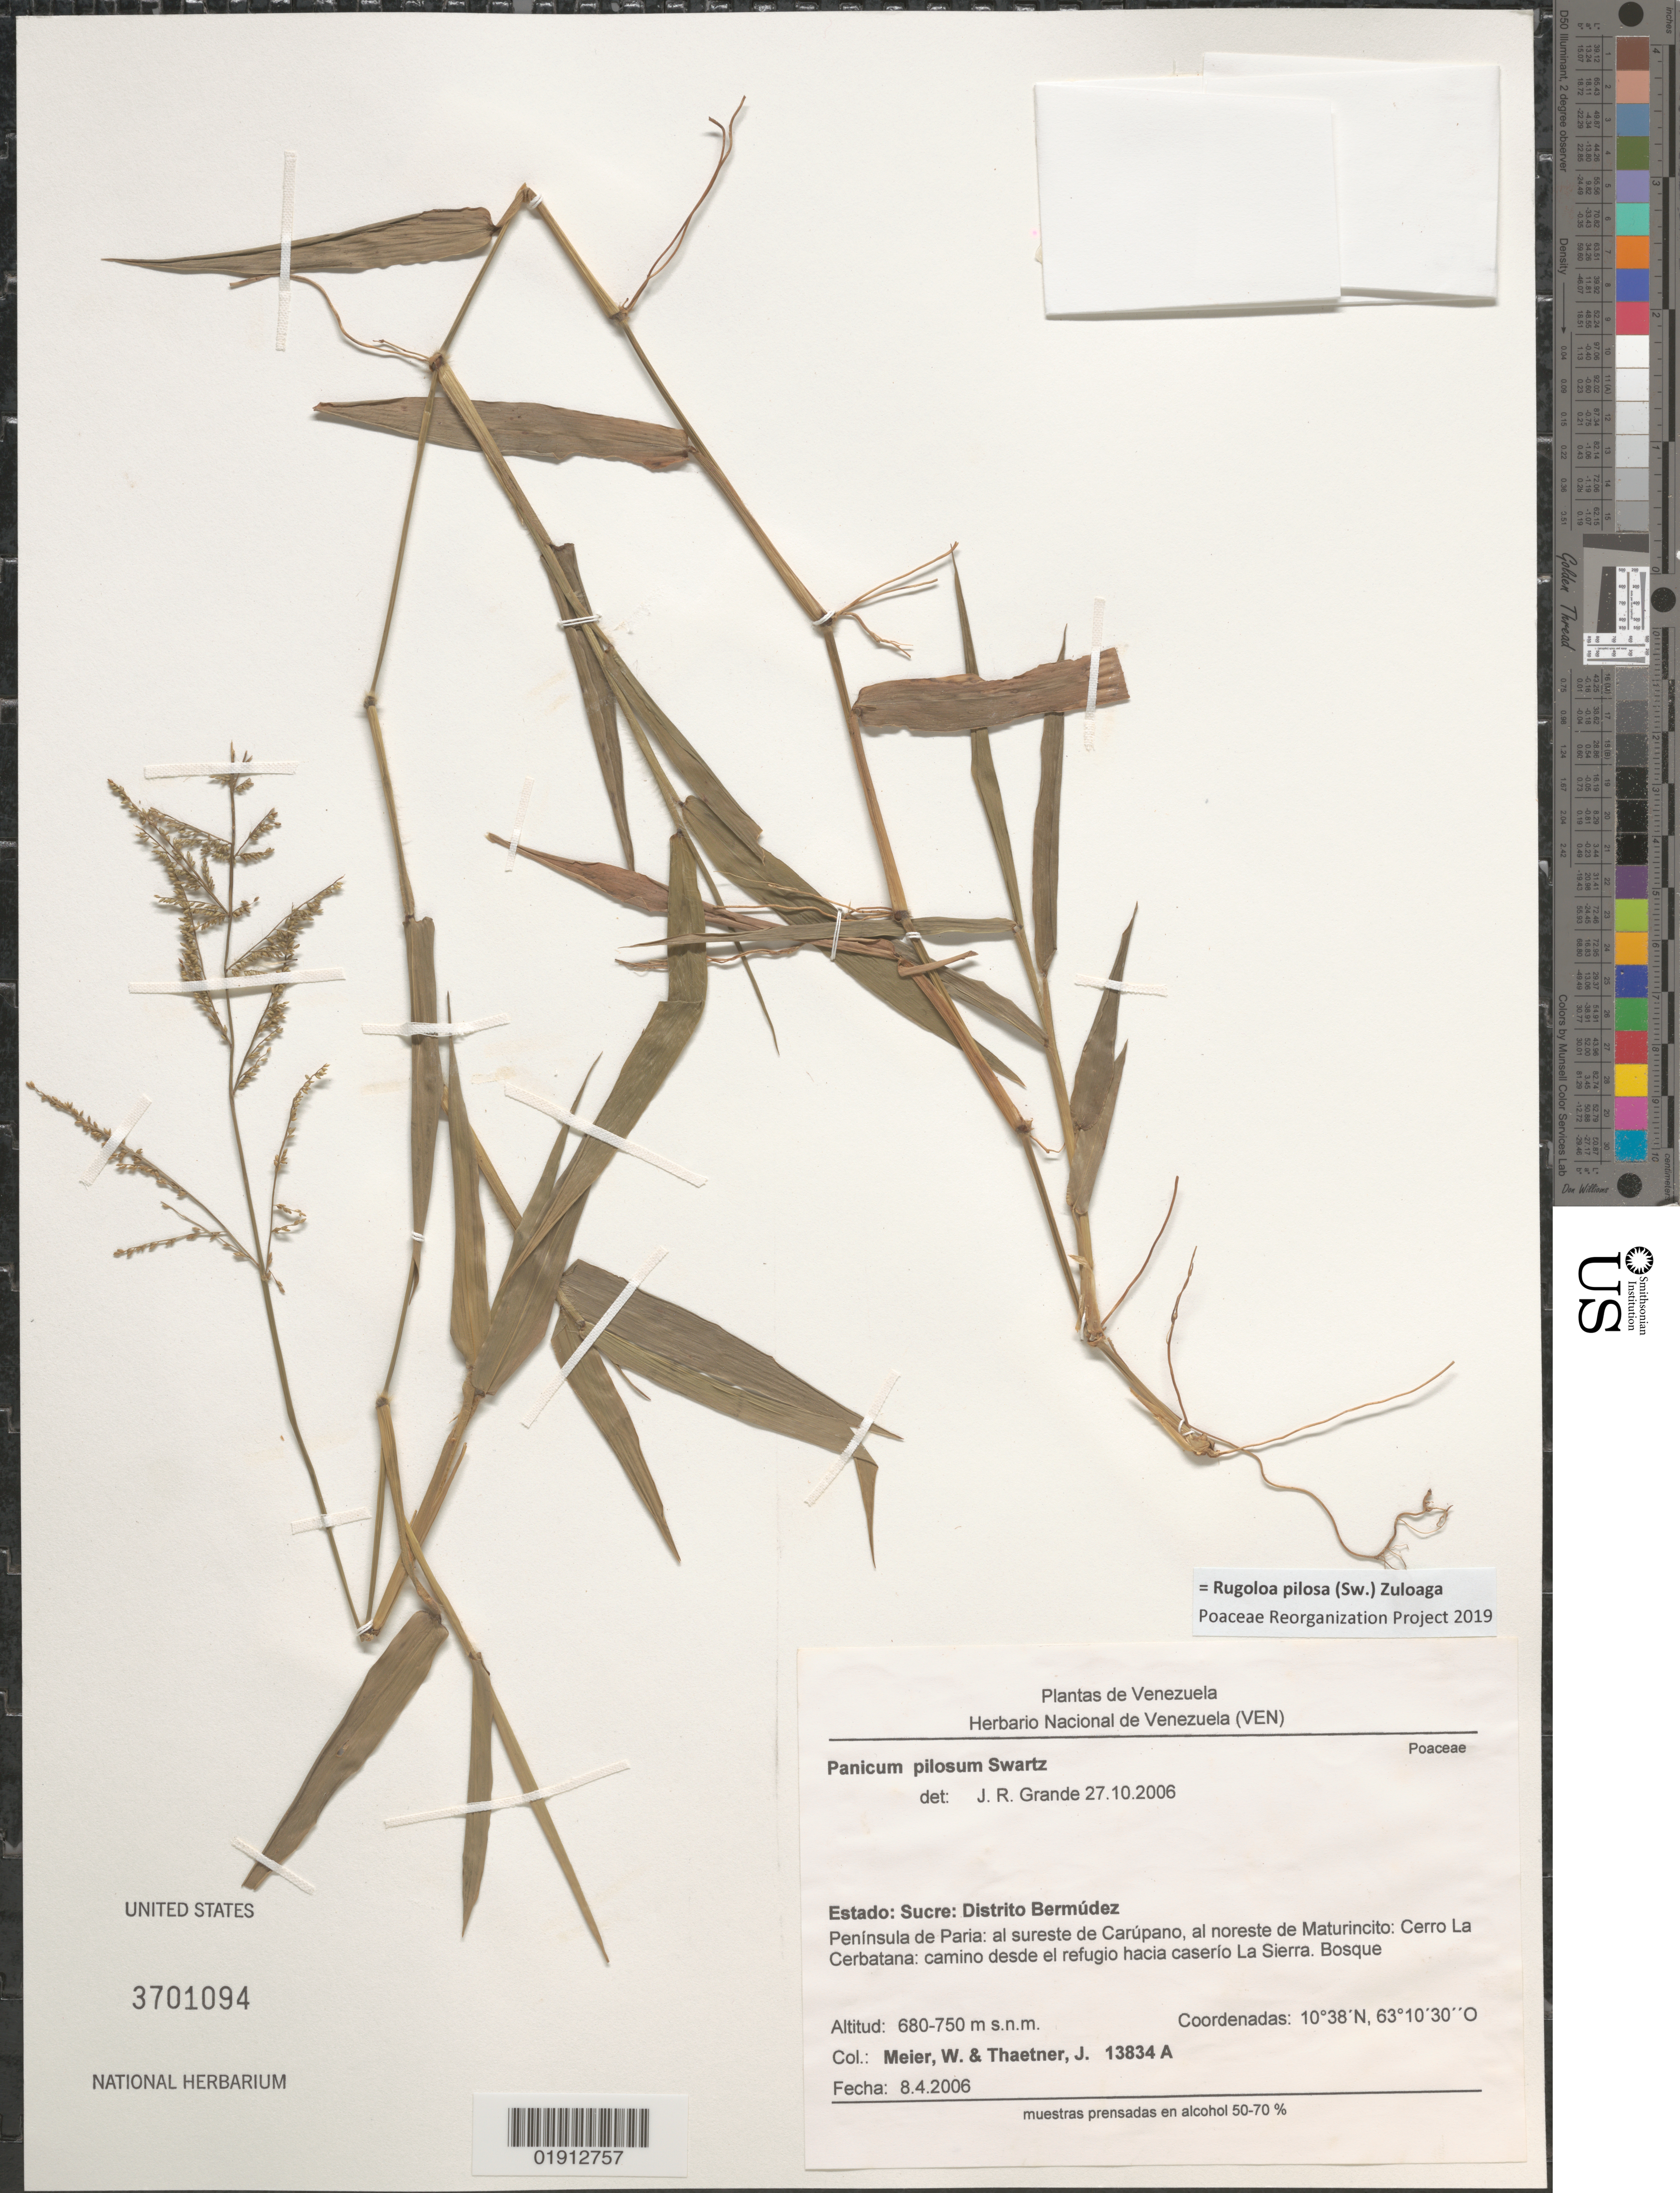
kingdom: Plantae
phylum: Tracheophyta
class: Liliopsida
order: Poales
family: Poaceae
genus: Panicum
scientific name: Panicum pilosum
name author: Sw.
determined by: Grande, J. R.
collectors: W. Meier & J. Thaetner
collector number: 13834A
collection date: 2006-04-08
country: Venezuela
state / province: Sucre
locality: Estado: Sucre: Distrito Bermudez, Peninsula de Paria: al sureste de Carupano, al noreste de Maturincito: Cerro La Cerbatana: camino desde el refugio hacia caserio La Sierra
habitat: Bosque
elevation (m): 680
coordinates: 10 38 N, 63 10 30 O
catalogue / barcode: US 3701094